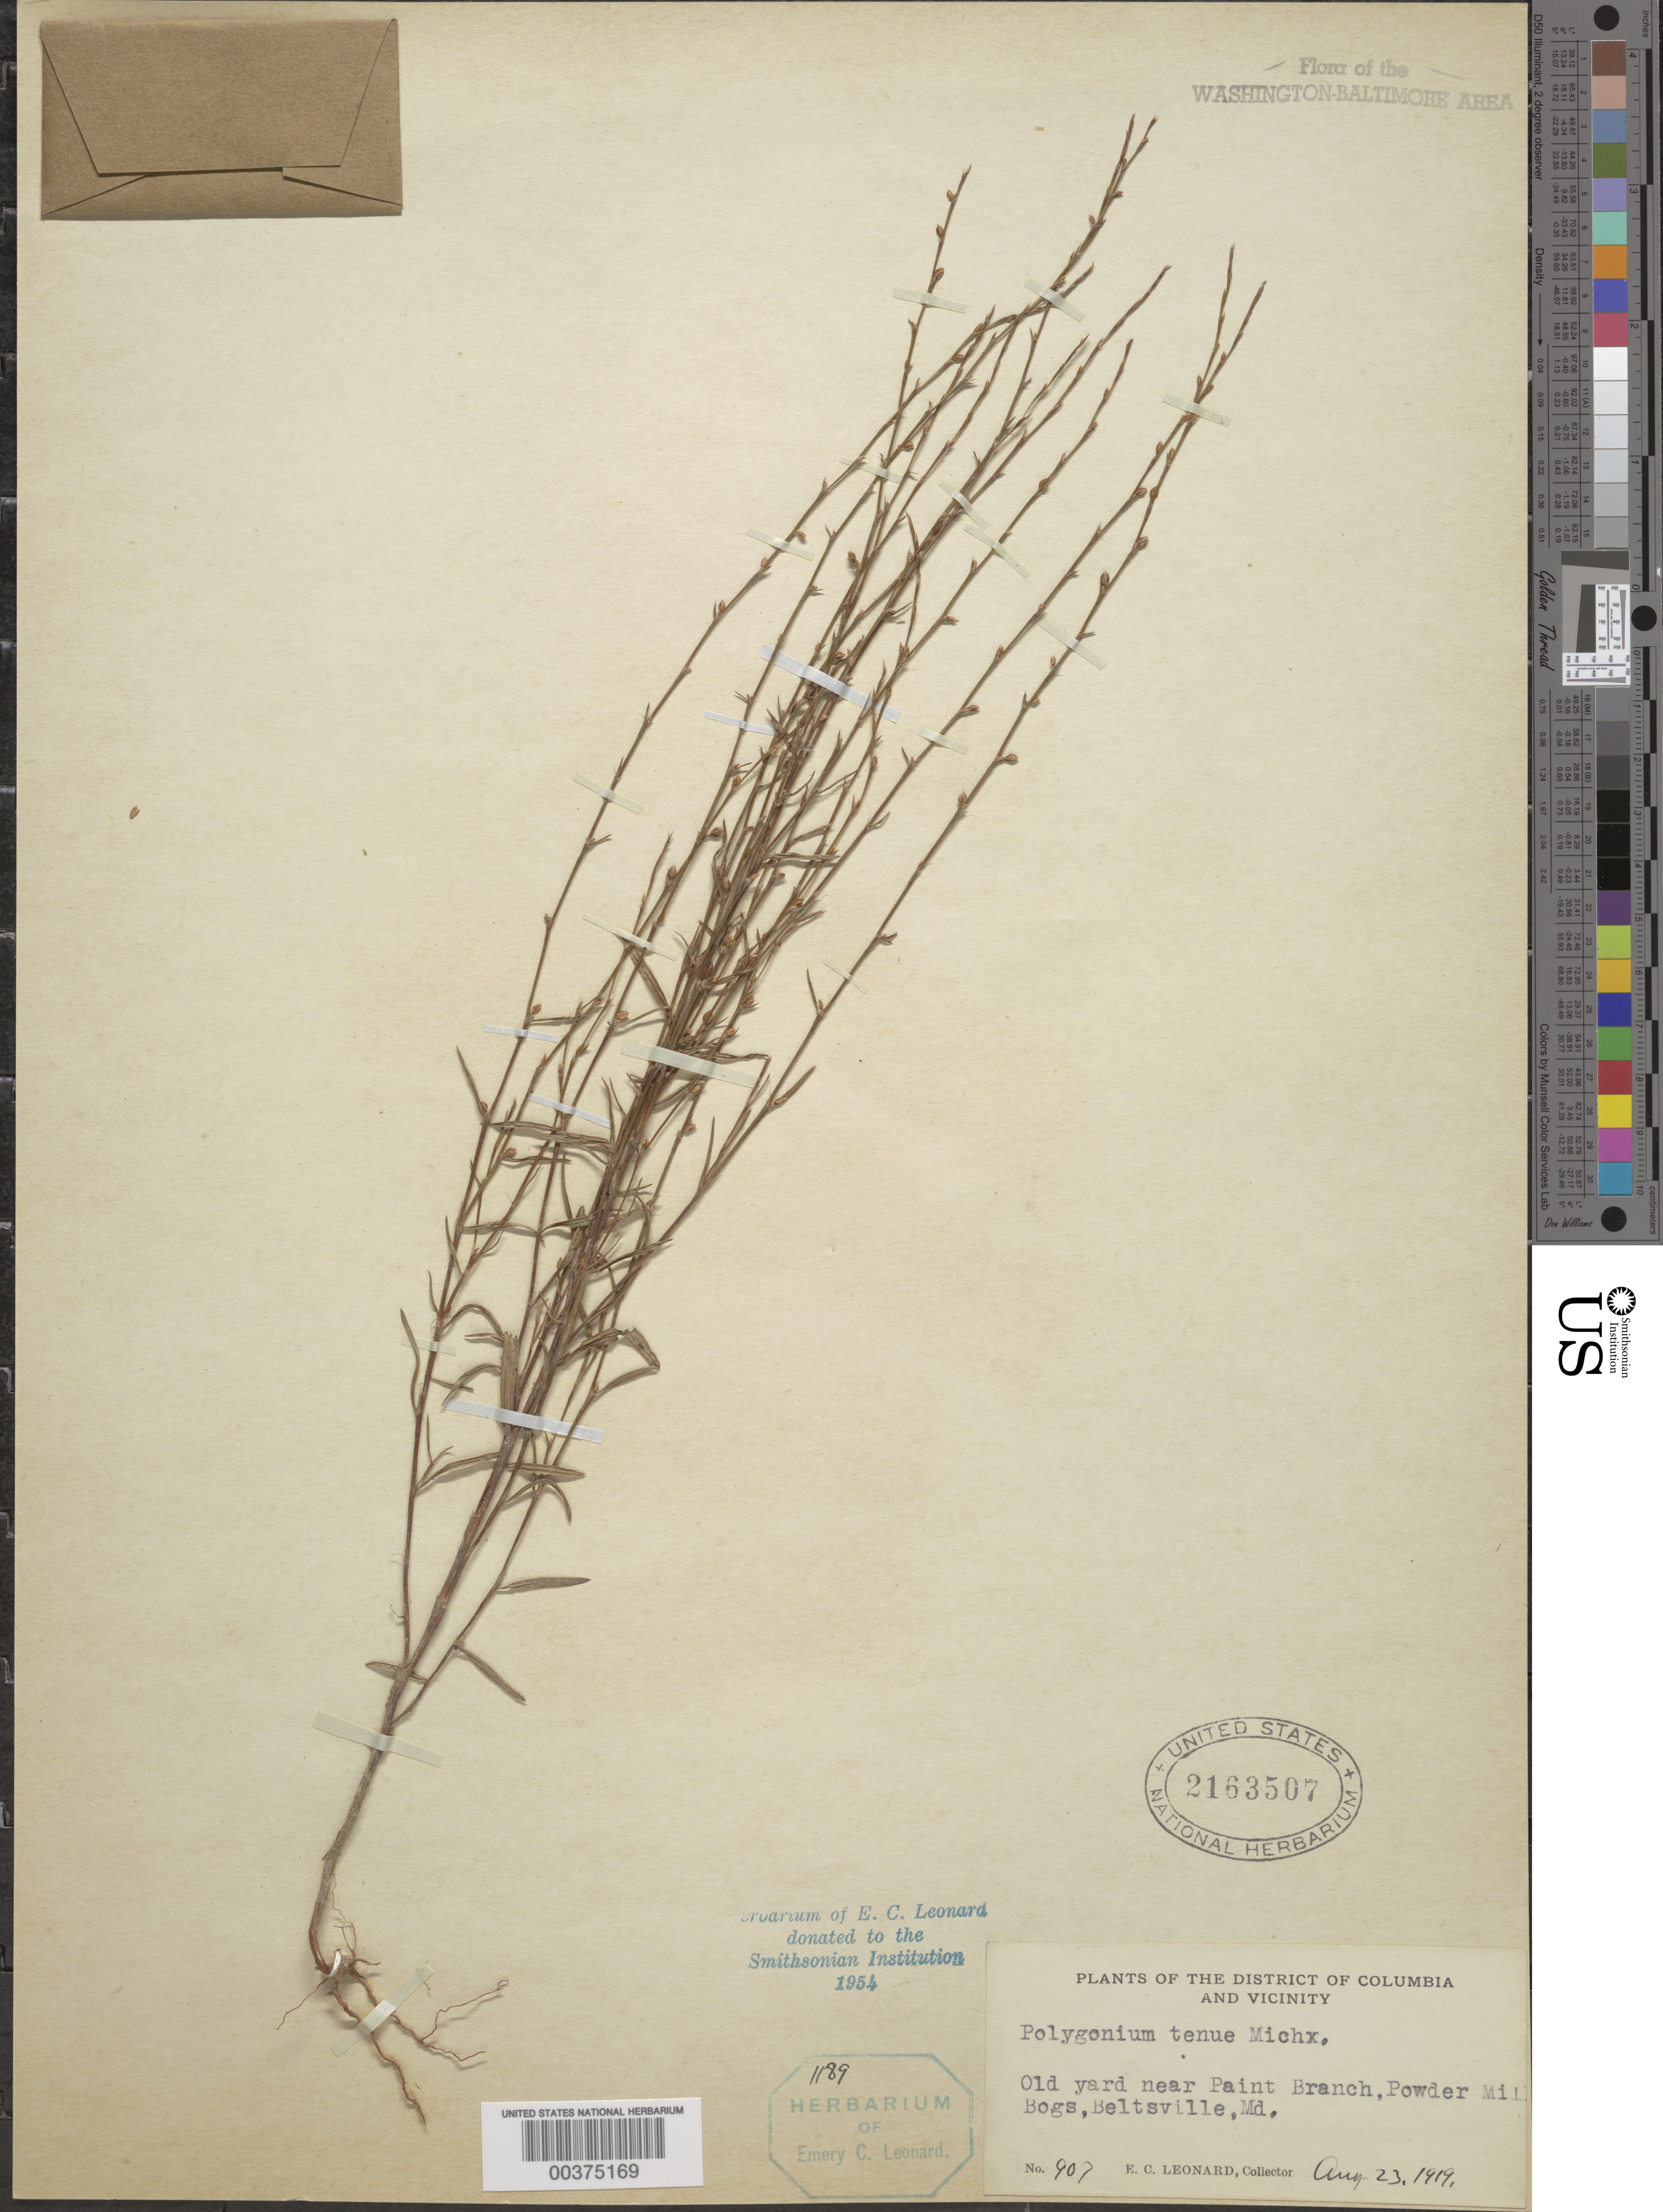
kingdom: Plantae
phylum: Tracheophyta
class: Magnoliopsida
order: Caryophyllales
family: Polygonaceae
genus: Polygonum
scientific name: Polygonum tenue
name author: F. Michx.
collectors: E. C. Leonard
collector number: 907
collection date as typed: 23 Aug 1919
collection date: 1919-08-23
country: United States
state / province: Maryland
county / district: Prince George's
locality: Paint Branch, Powdermill Bogs, Beltsville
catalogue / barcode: US 2163507